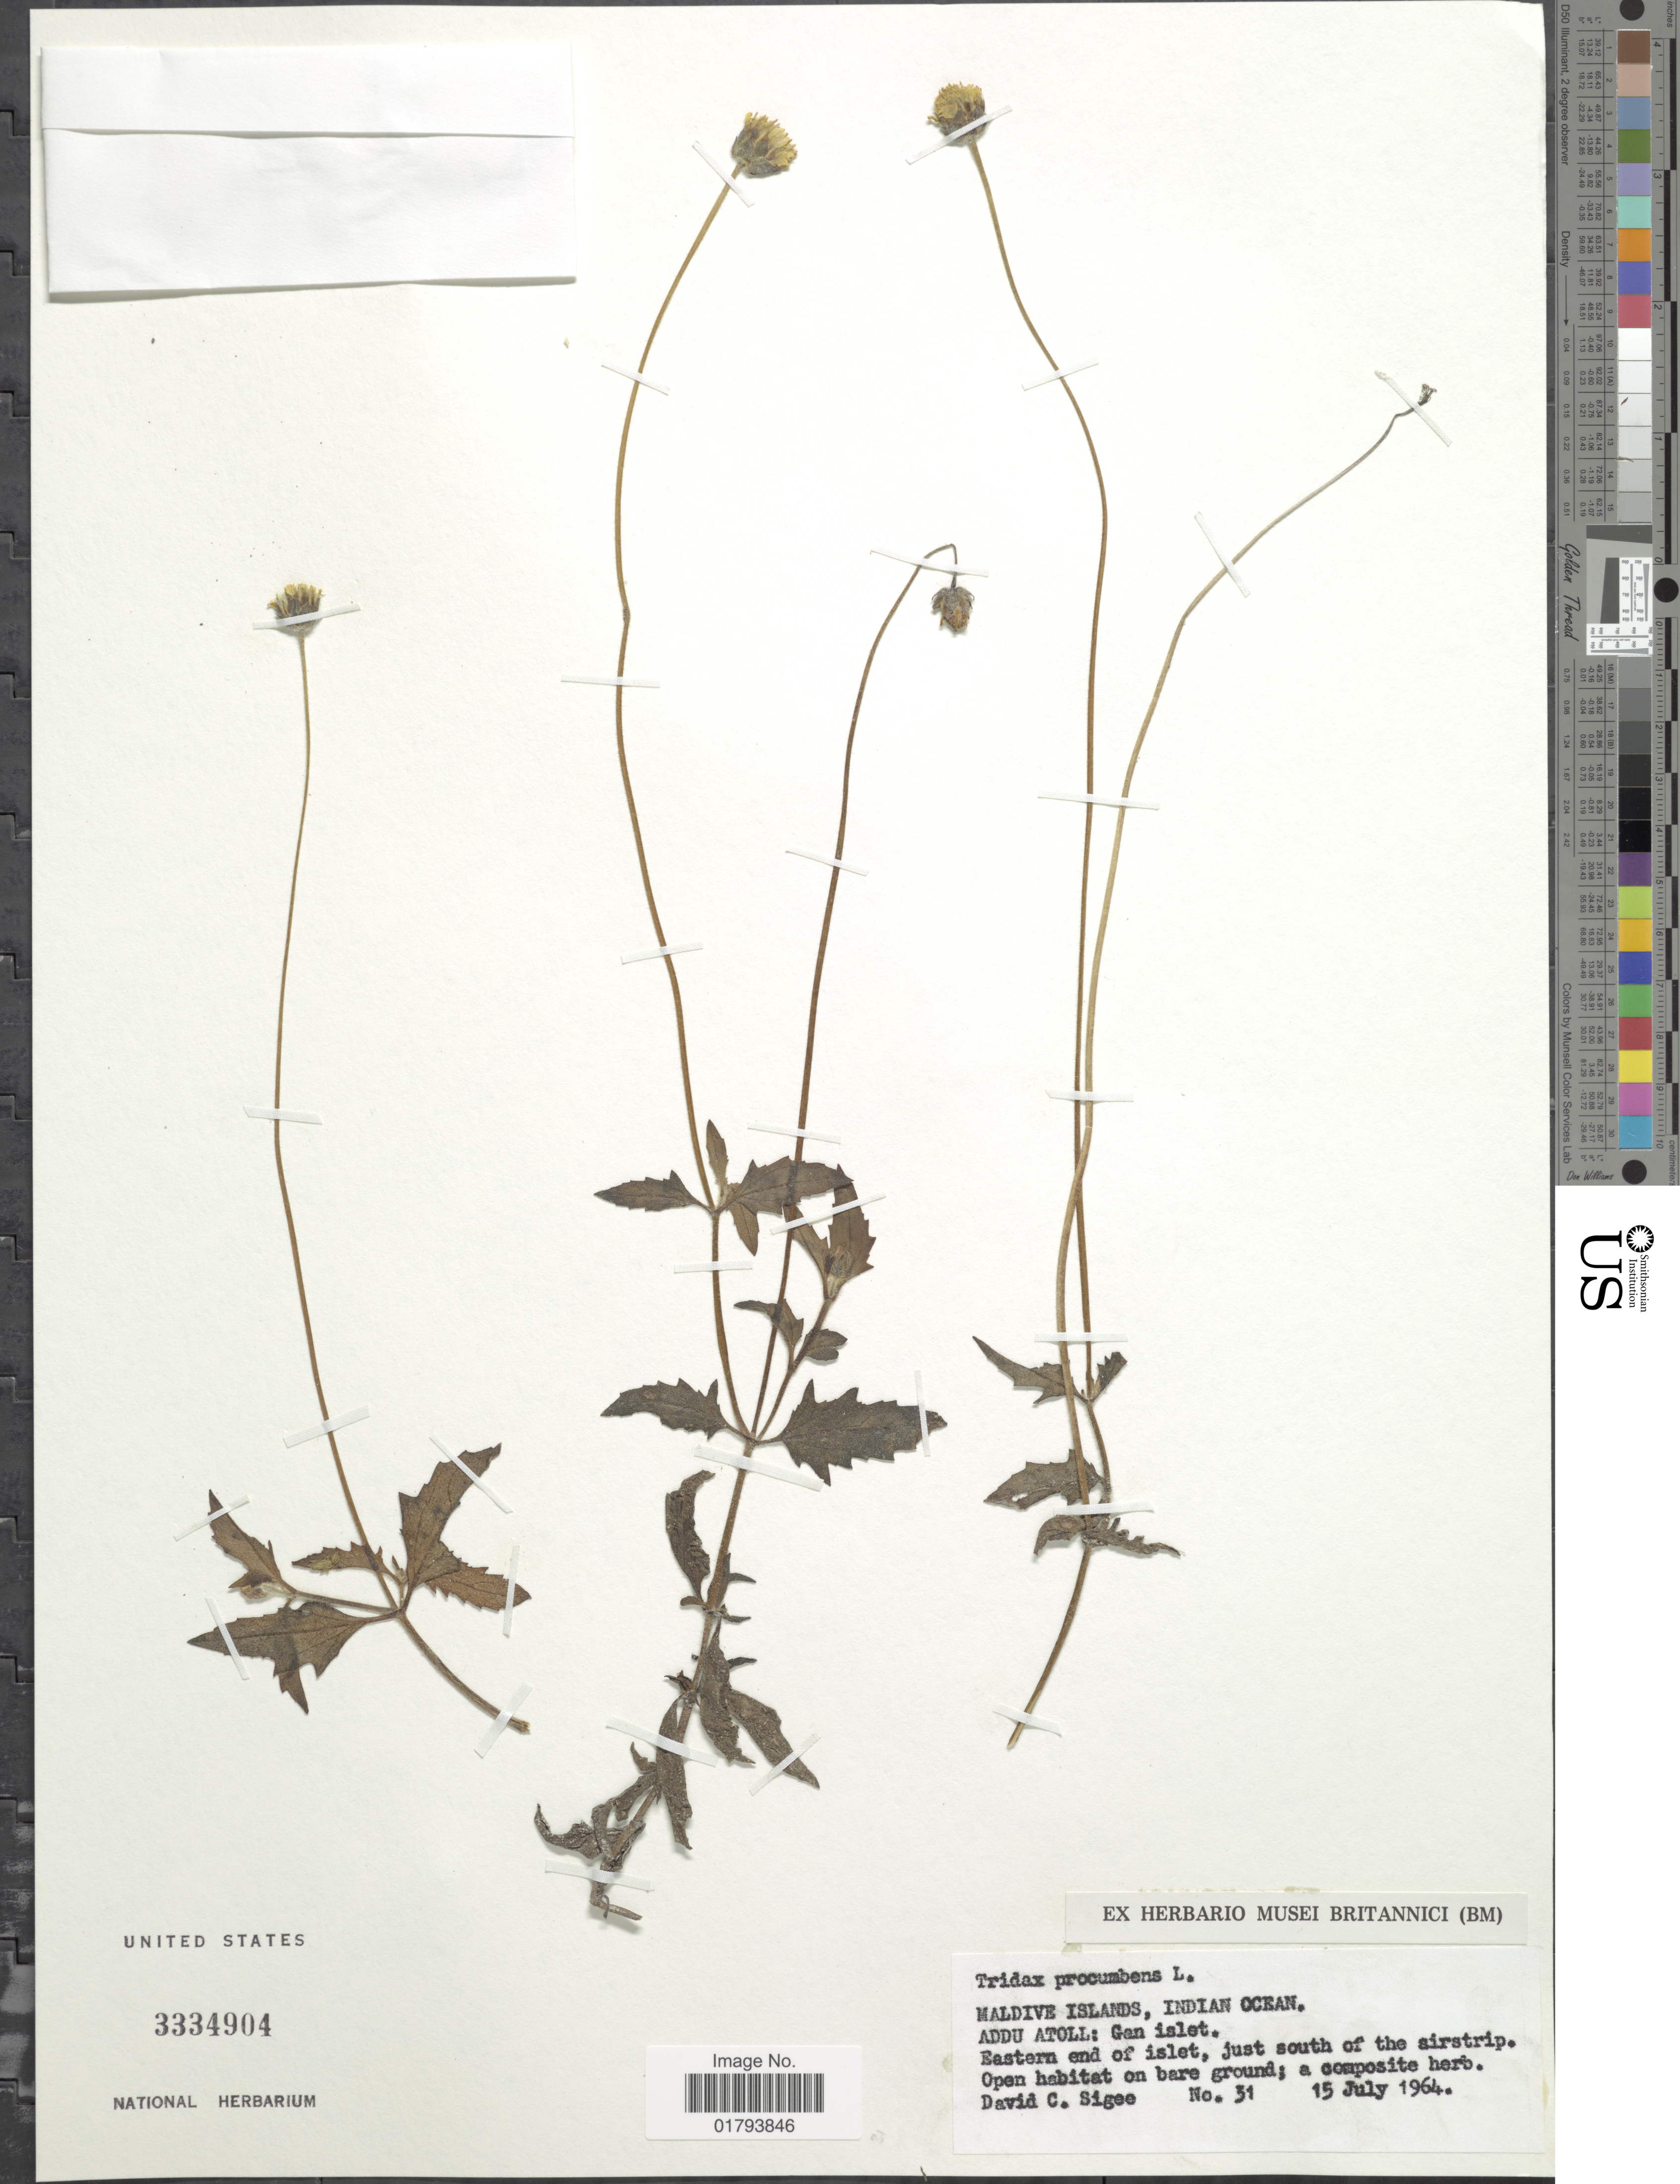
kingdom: Plantae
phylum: Tracheophyta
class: Magnoliopsida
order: Asterales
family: Asteraceae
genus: Tridax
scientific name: Tridax procumbens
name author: L.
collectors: D. C. Sigee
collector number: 31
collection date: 1964-07-15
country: Maldive Islands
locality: Addu Atoli: Gan Islet. Eastern end of islet, just south of the airstrip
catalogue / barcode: US 3334904